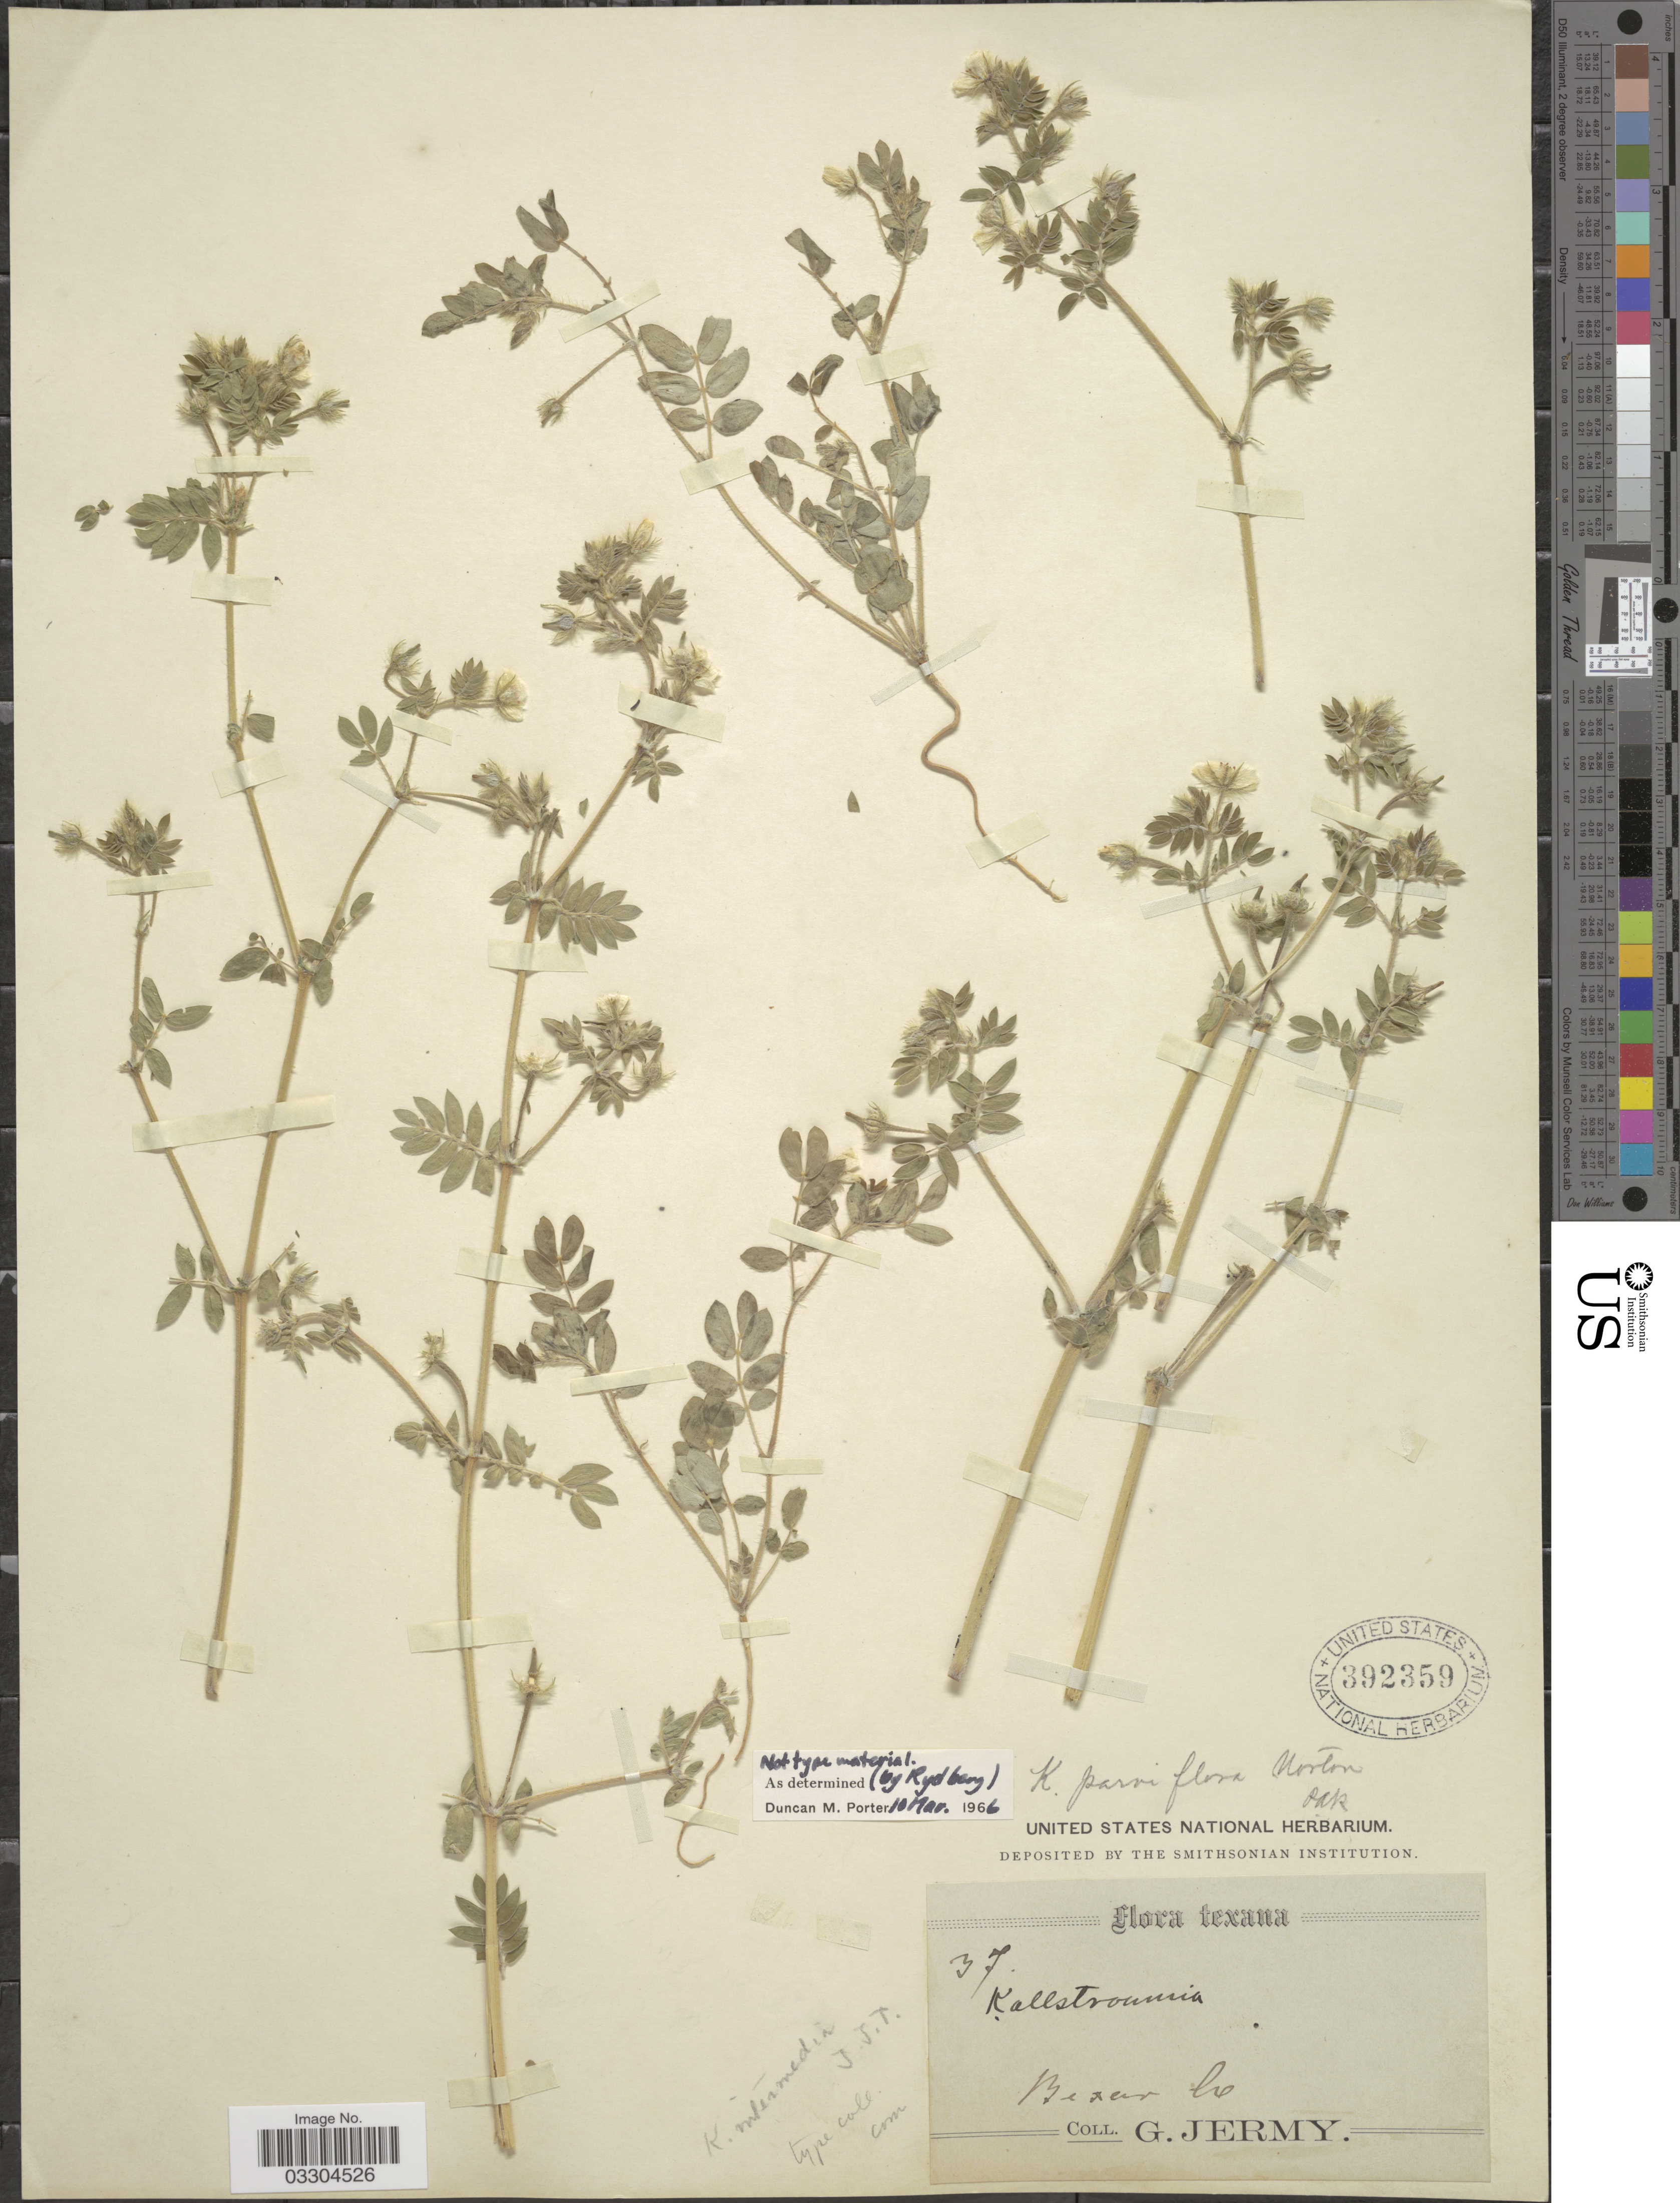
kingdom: Plantae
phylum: Tracheophyta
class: Magnoliopsida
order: Zygophyllales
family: Zygophyllaceae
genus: Kallstroemia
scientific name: Kallstroemia parviflora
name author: Norton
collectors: G. Jermy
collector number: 37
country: United States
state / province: Texas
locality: Bexar Co.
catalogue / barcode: US 392359